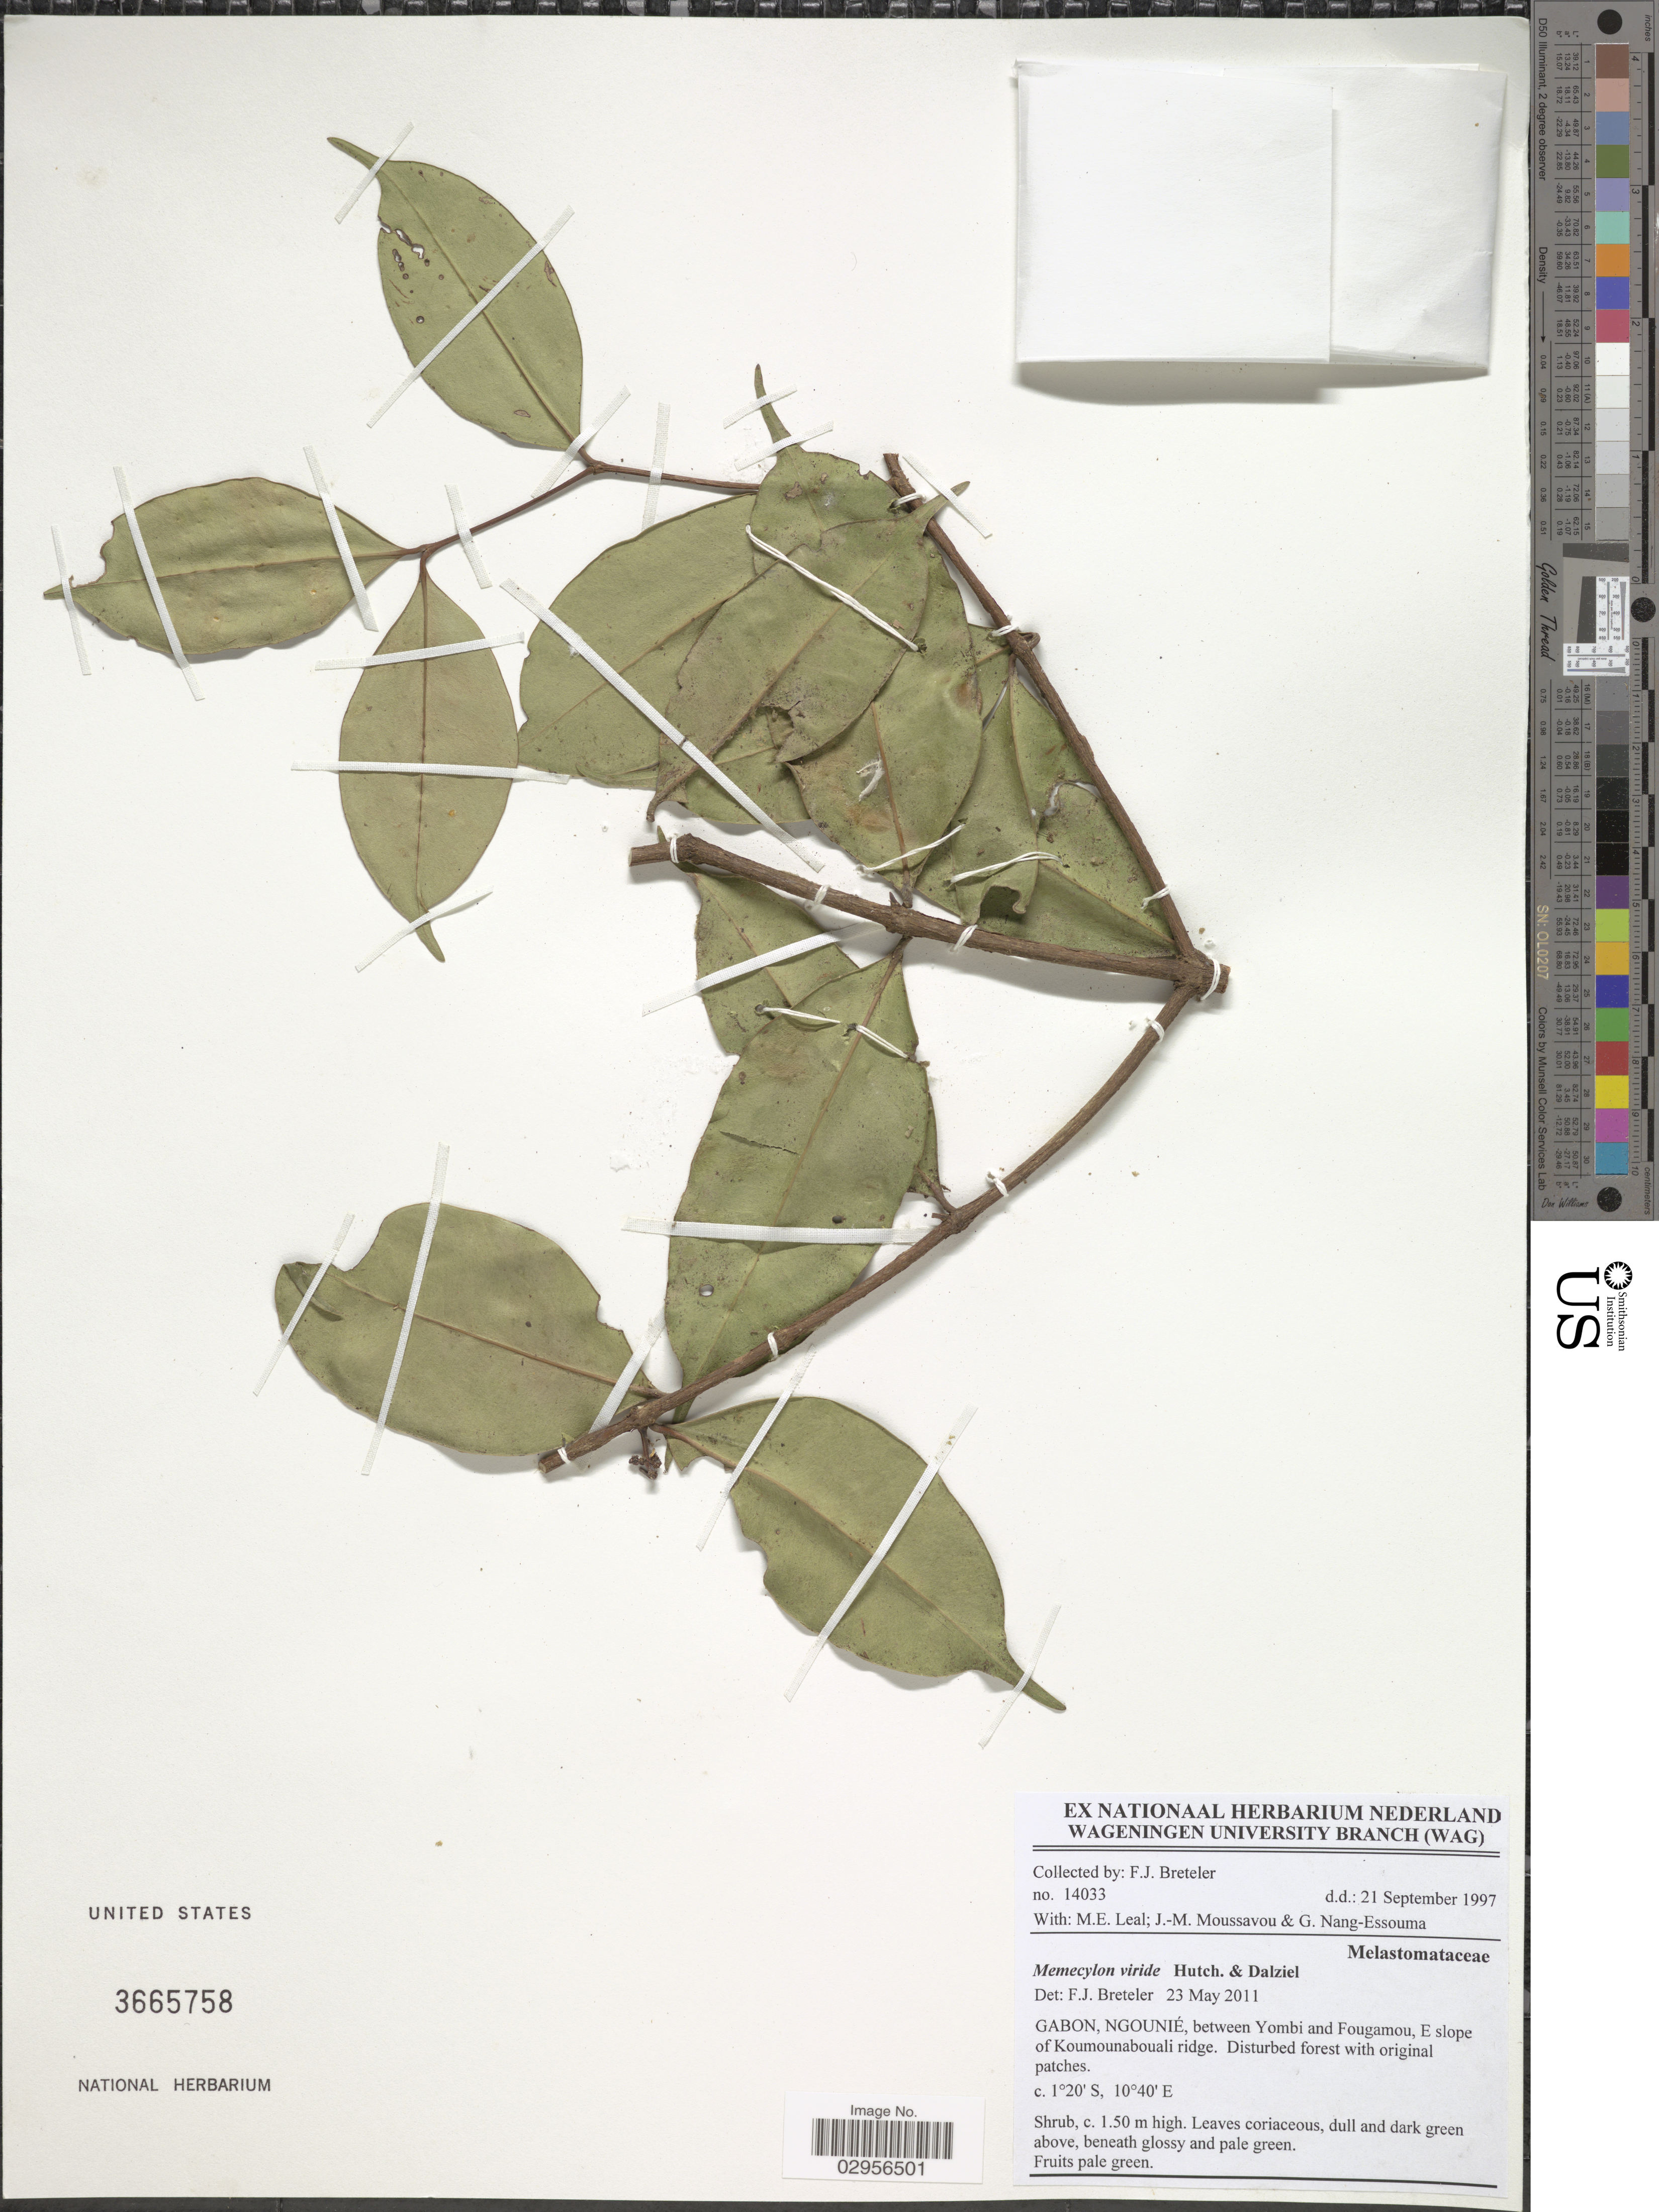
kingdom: Plantae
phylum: Tracheophyta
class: Magnoliopsida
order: Myrtales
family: Melastomataceae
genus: Memecylon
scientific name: Memecylon viride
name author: Hutch. & Dalziel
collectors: F. J. Breteler, M. E. Leal, J. Moussavou & G. Nang-Essouma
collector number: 14033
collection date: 1997-09-21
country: Gabon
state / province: Ngounie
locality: Between Yombi and Fougamou, E slope of Koumounabouali ridge.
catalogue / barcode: US 3665758